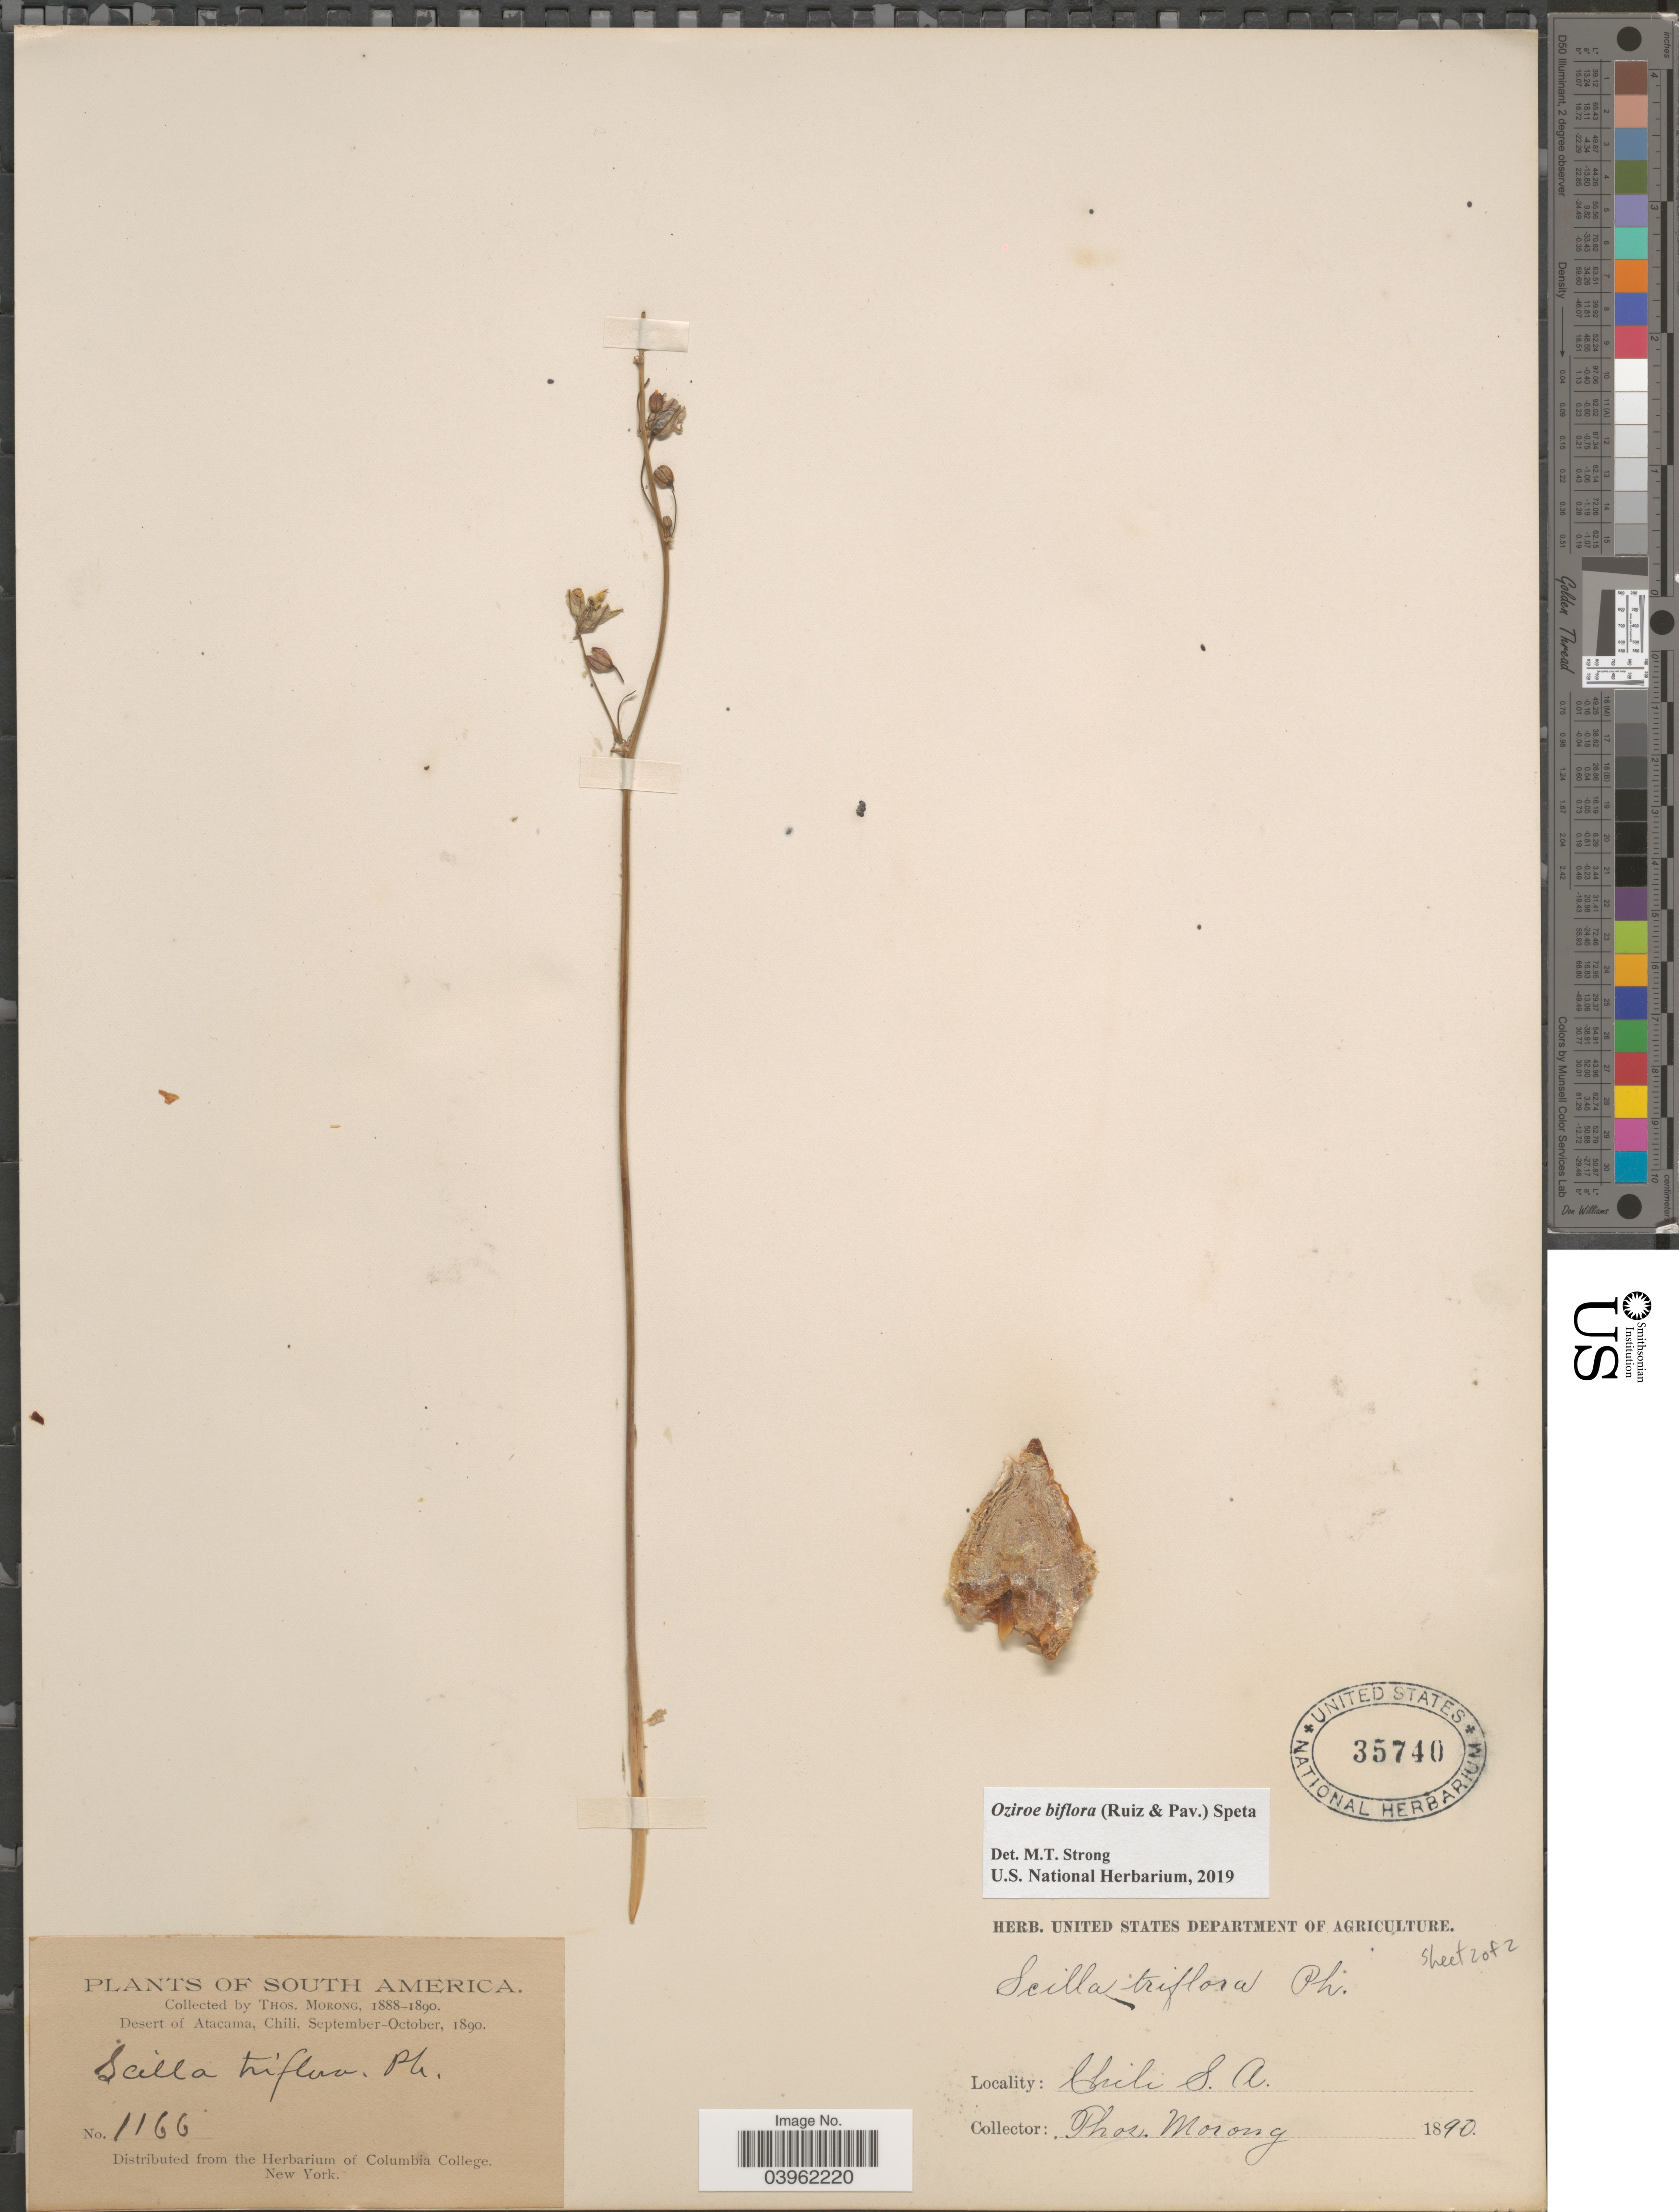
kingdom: Plantae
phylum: Tracheophyta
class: Liliopsida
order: Asparagales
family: Asparagaceae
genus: Oziroe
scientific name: Oziroë biflora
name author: (Ruiz & Pav.) Speta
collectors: ex herb. T. Morong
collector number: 1166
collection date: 1890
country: Chile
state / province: Atacama (III)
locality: Desert of Atacama.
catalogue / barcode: US 35740